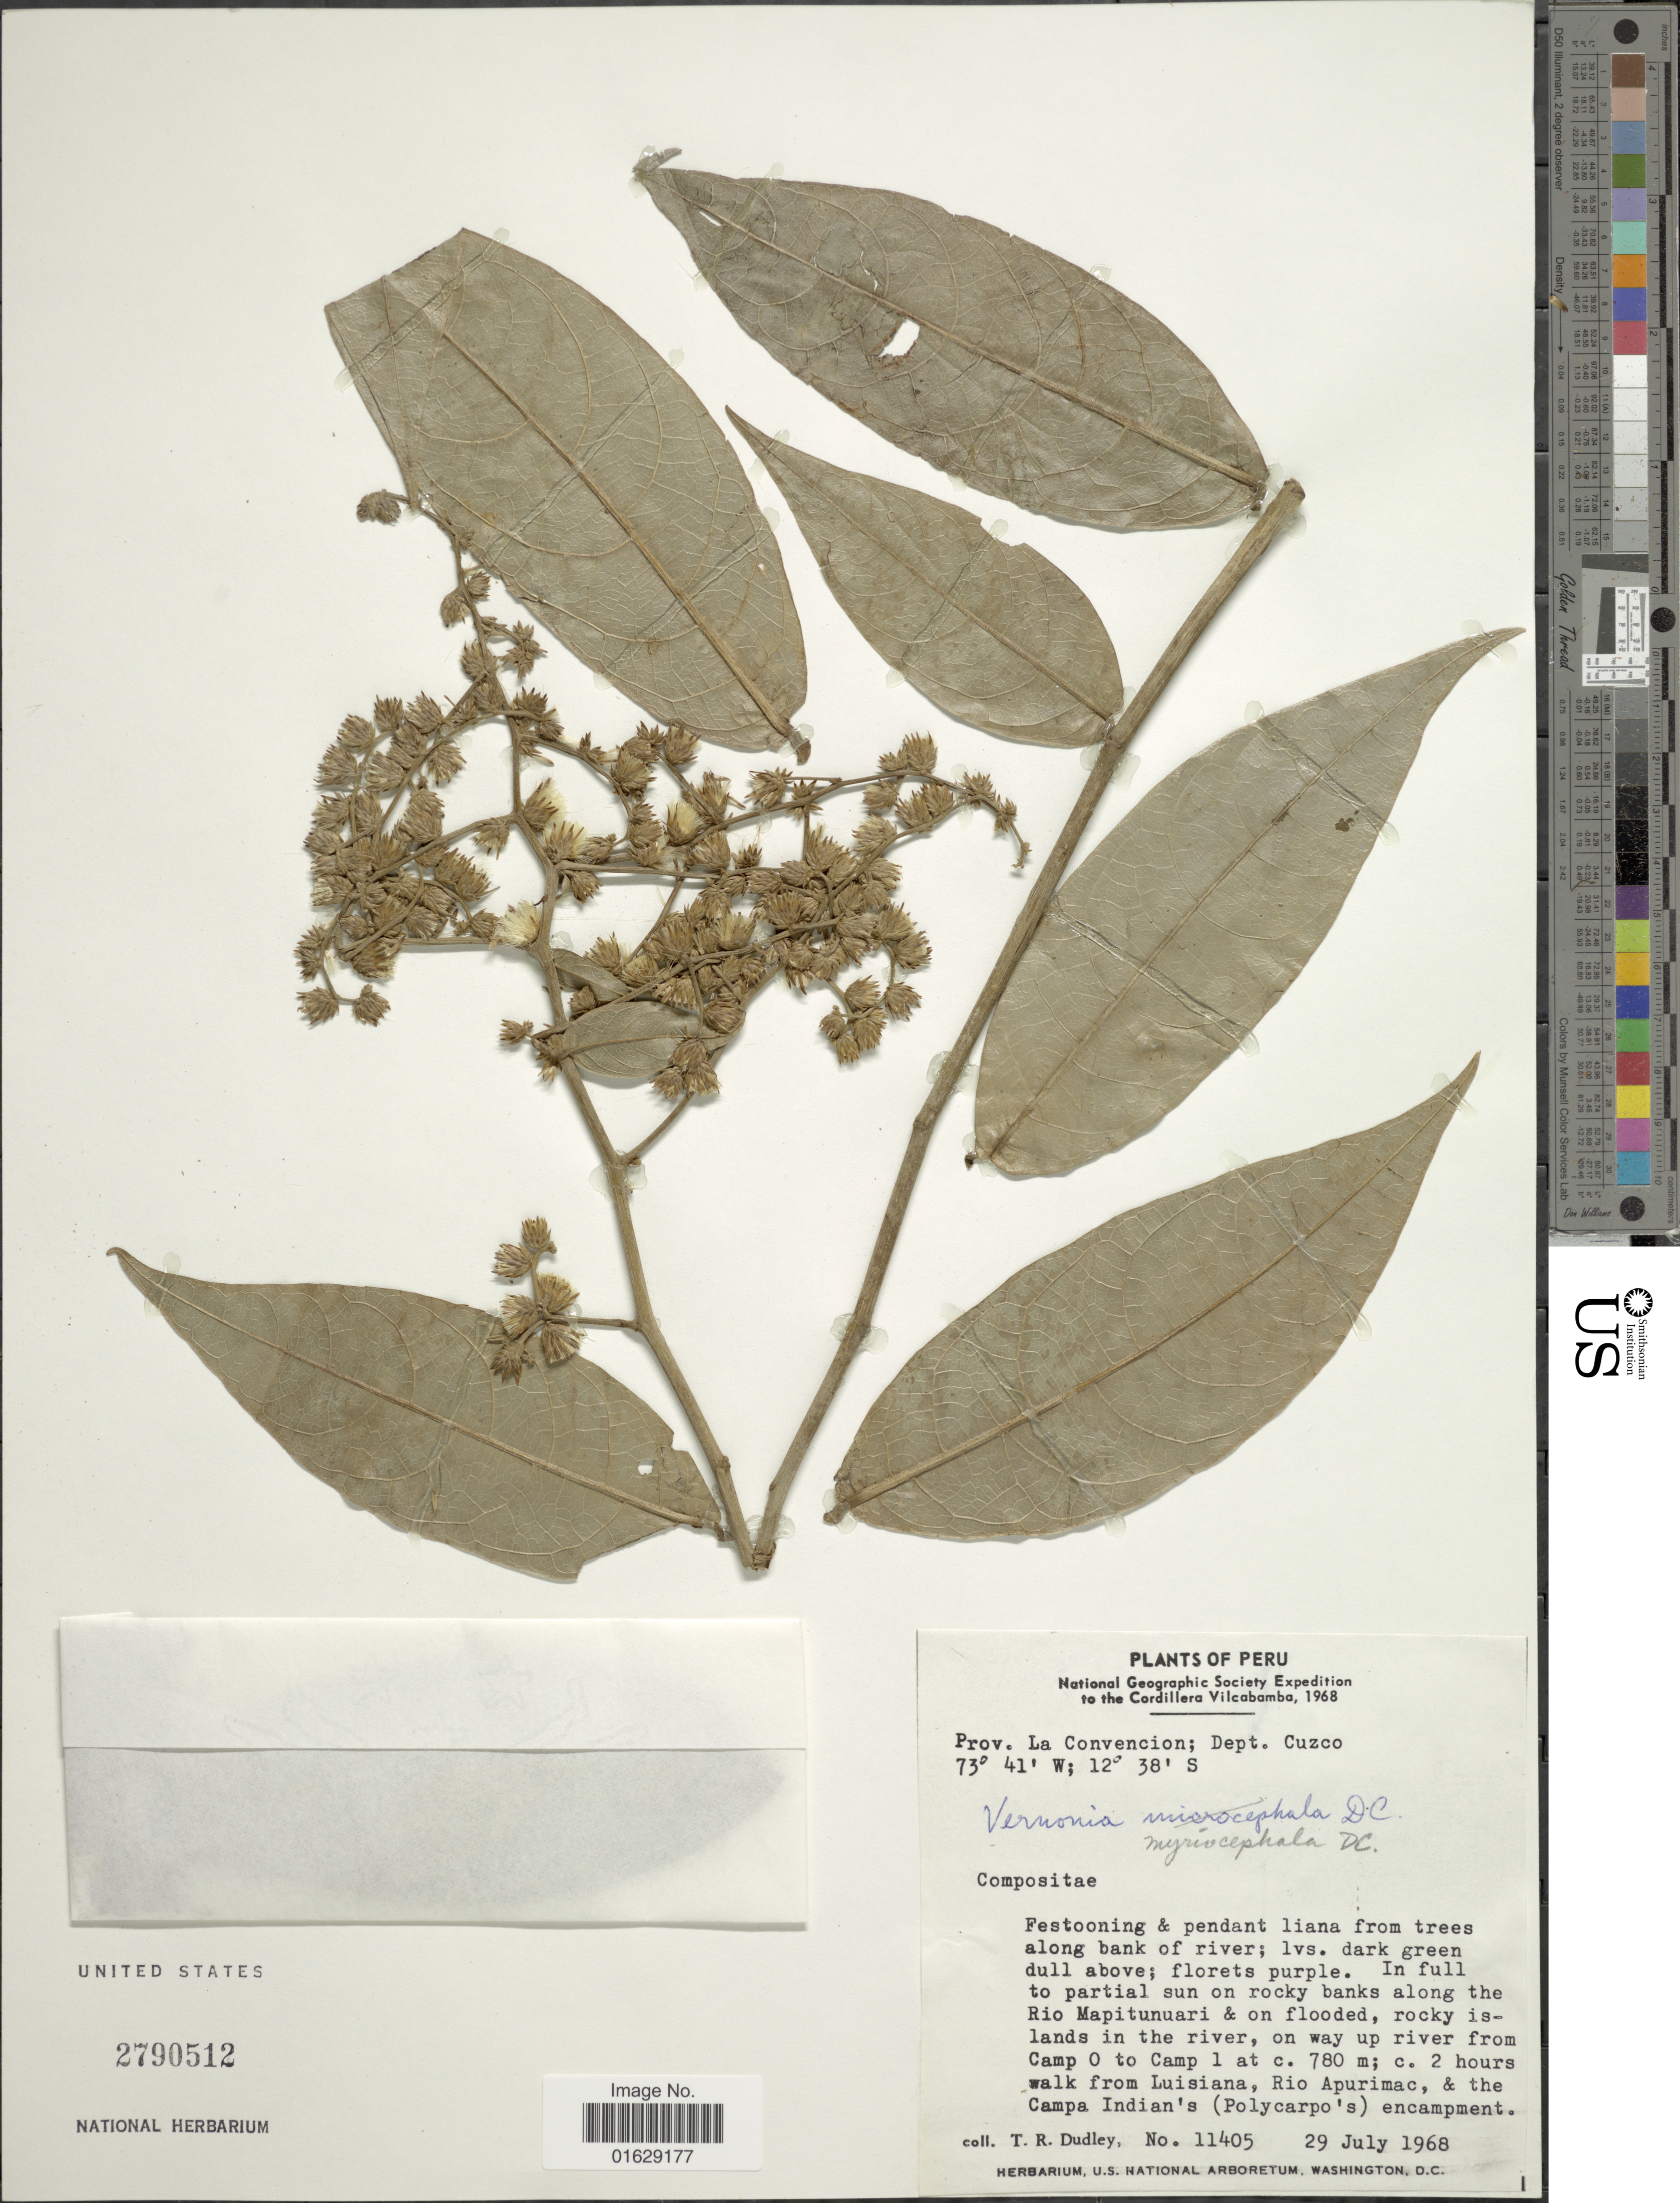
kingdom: Plantae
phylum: Tracheophyta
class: Magnoliopsida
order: Asterales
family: Asteraceae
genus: Lepidaploa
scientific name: Lepidaploa myriocephala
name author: (DC.) H. Rob.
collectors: T. R. Dudley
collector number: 11405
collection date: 1968-07-29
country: Peru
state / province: Cusco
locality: Prov. La Convencion; Dept. Cuzco, Festooning & pendant liana from trees along bank of river, in full to partial sun on rocky banks along the Rio Mapitunuari & on flooded, rocky islands in the river, on way up river from Camp 0 to Camp 1, c. 2 hours walk from Luisiana, Rio Apurimac, & the Campa Indian's (Polycarpo's) encampment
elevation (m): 780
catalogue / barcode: US 2790512